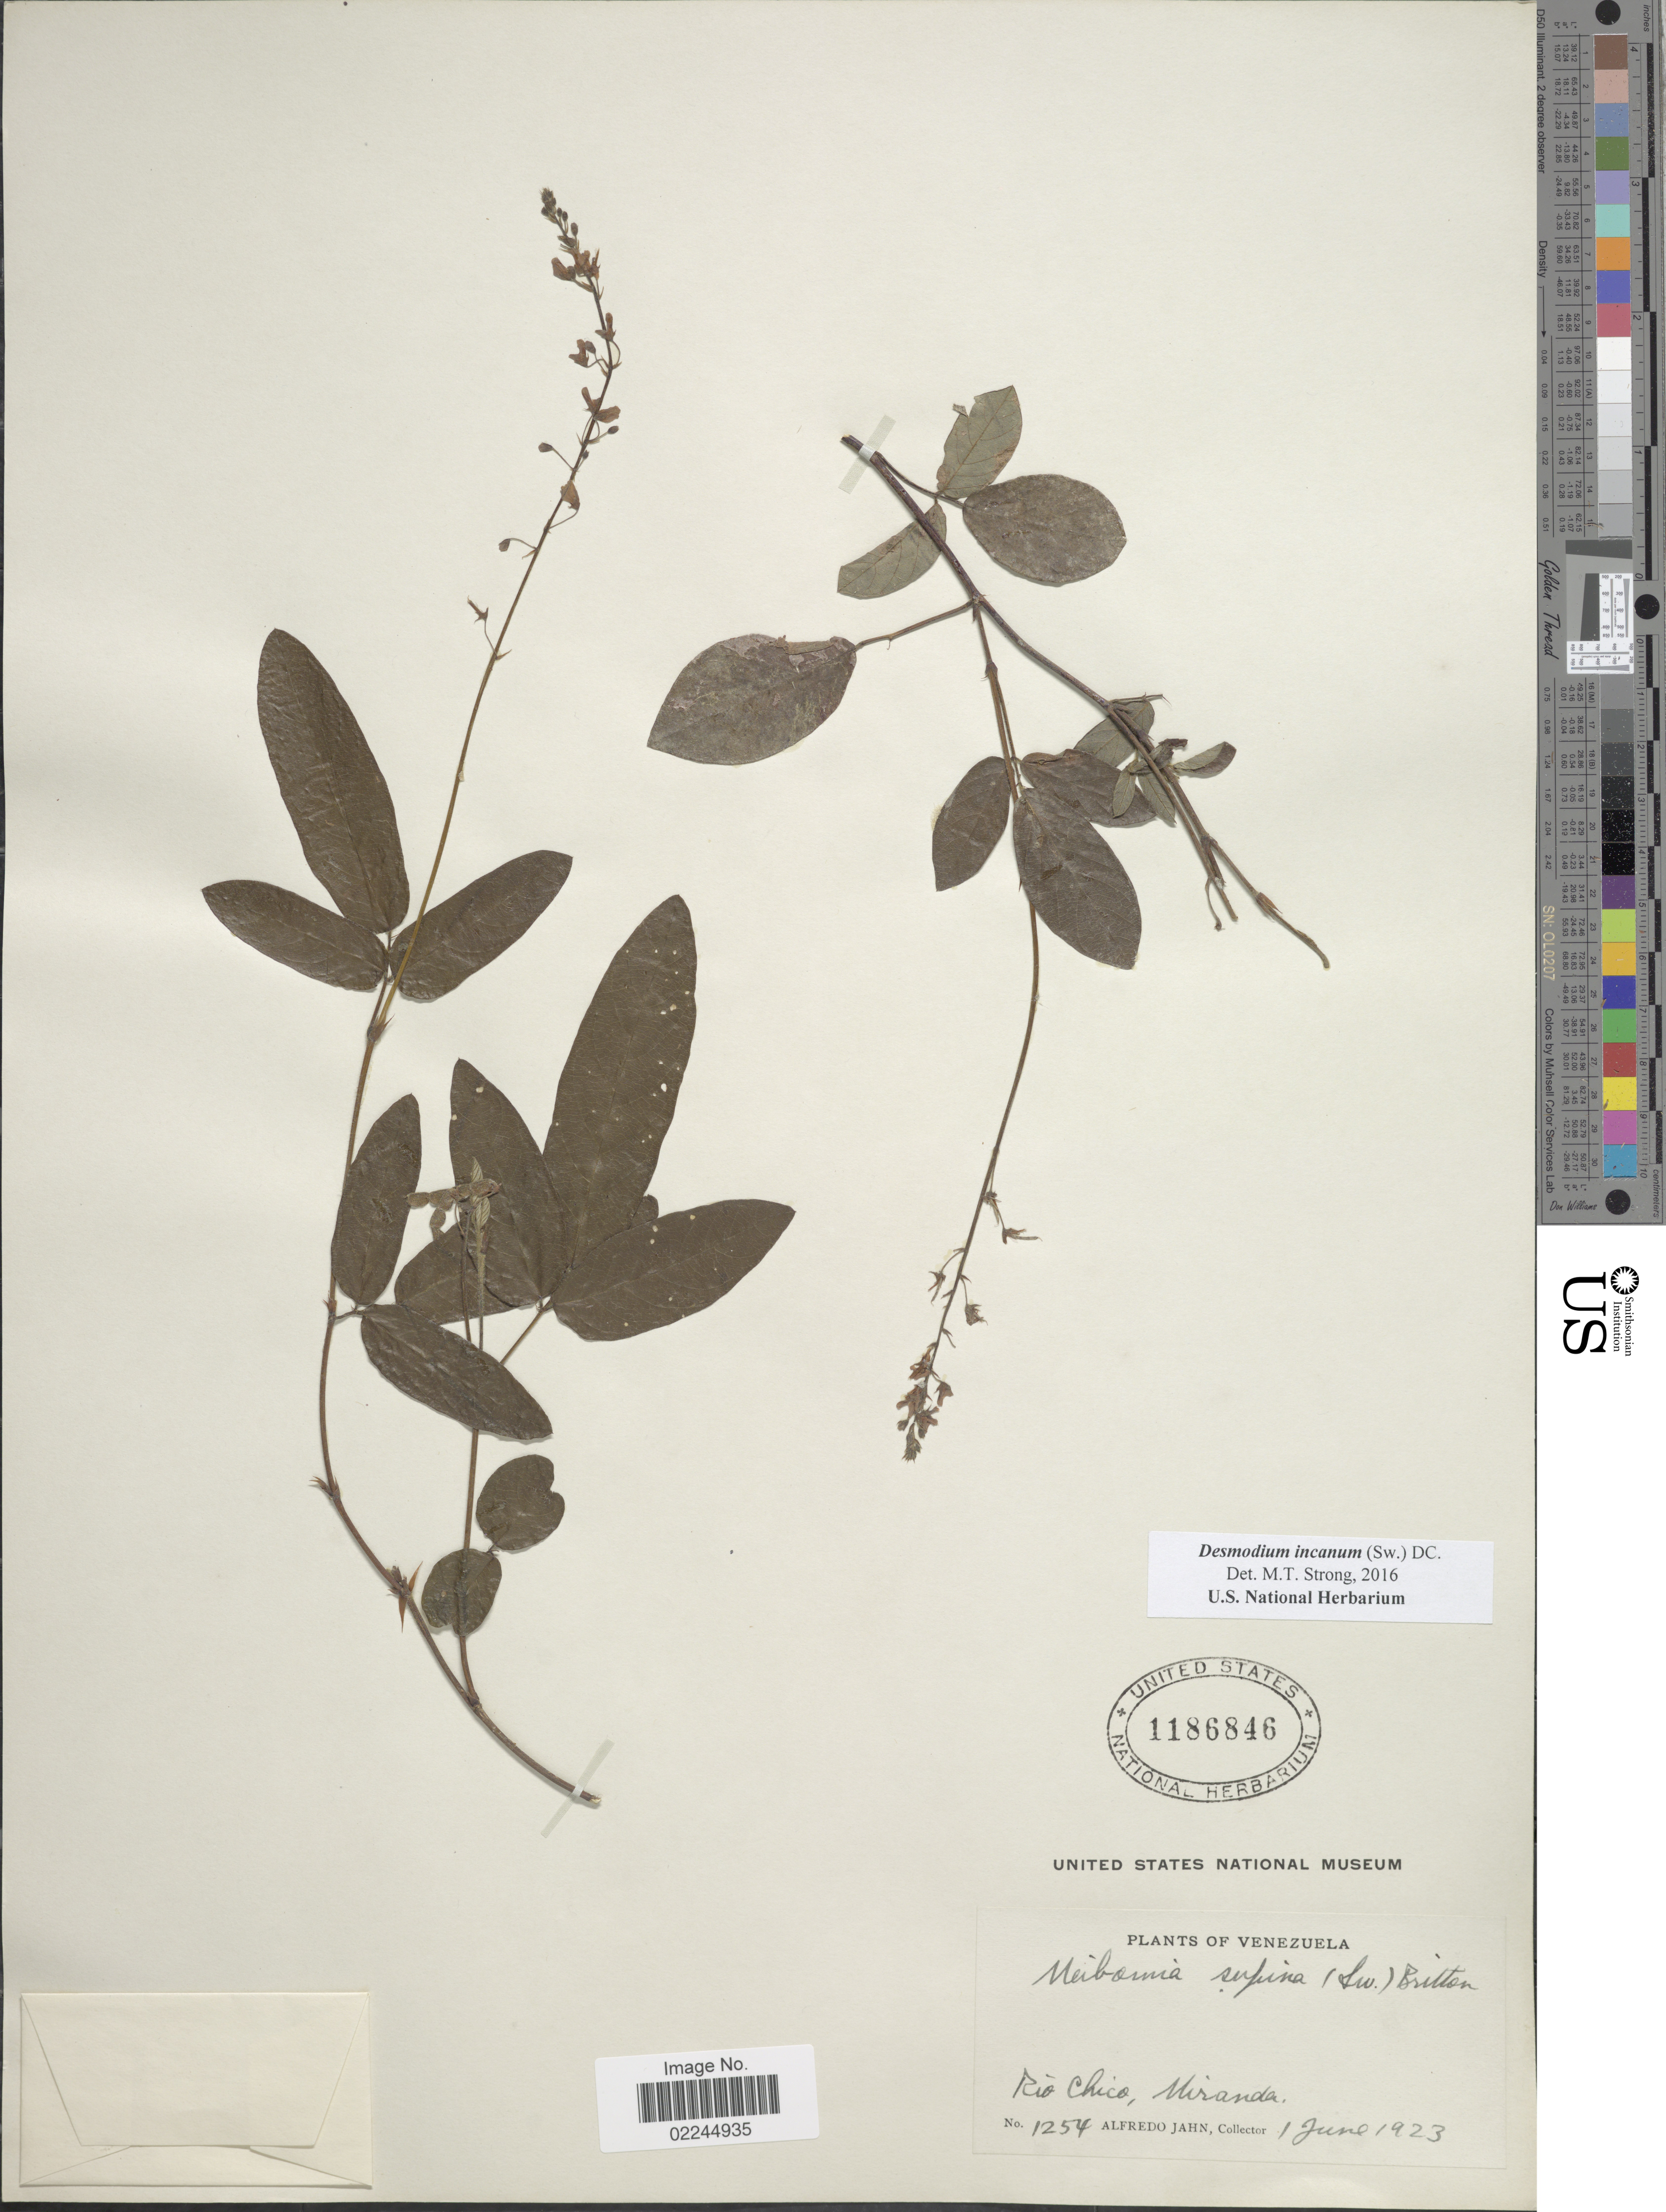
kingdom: Plantae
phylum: Tracheophyta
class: Magnoliopsida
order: Fabales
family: Fabaceae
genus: Desmodium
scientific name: Desmodium incanum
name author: (Sw.) DC.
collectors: A. Jahn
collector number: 1254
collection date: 1923-06-01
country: Venezuela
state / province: Miranda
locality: Rio Chico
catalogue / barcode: US 1186846